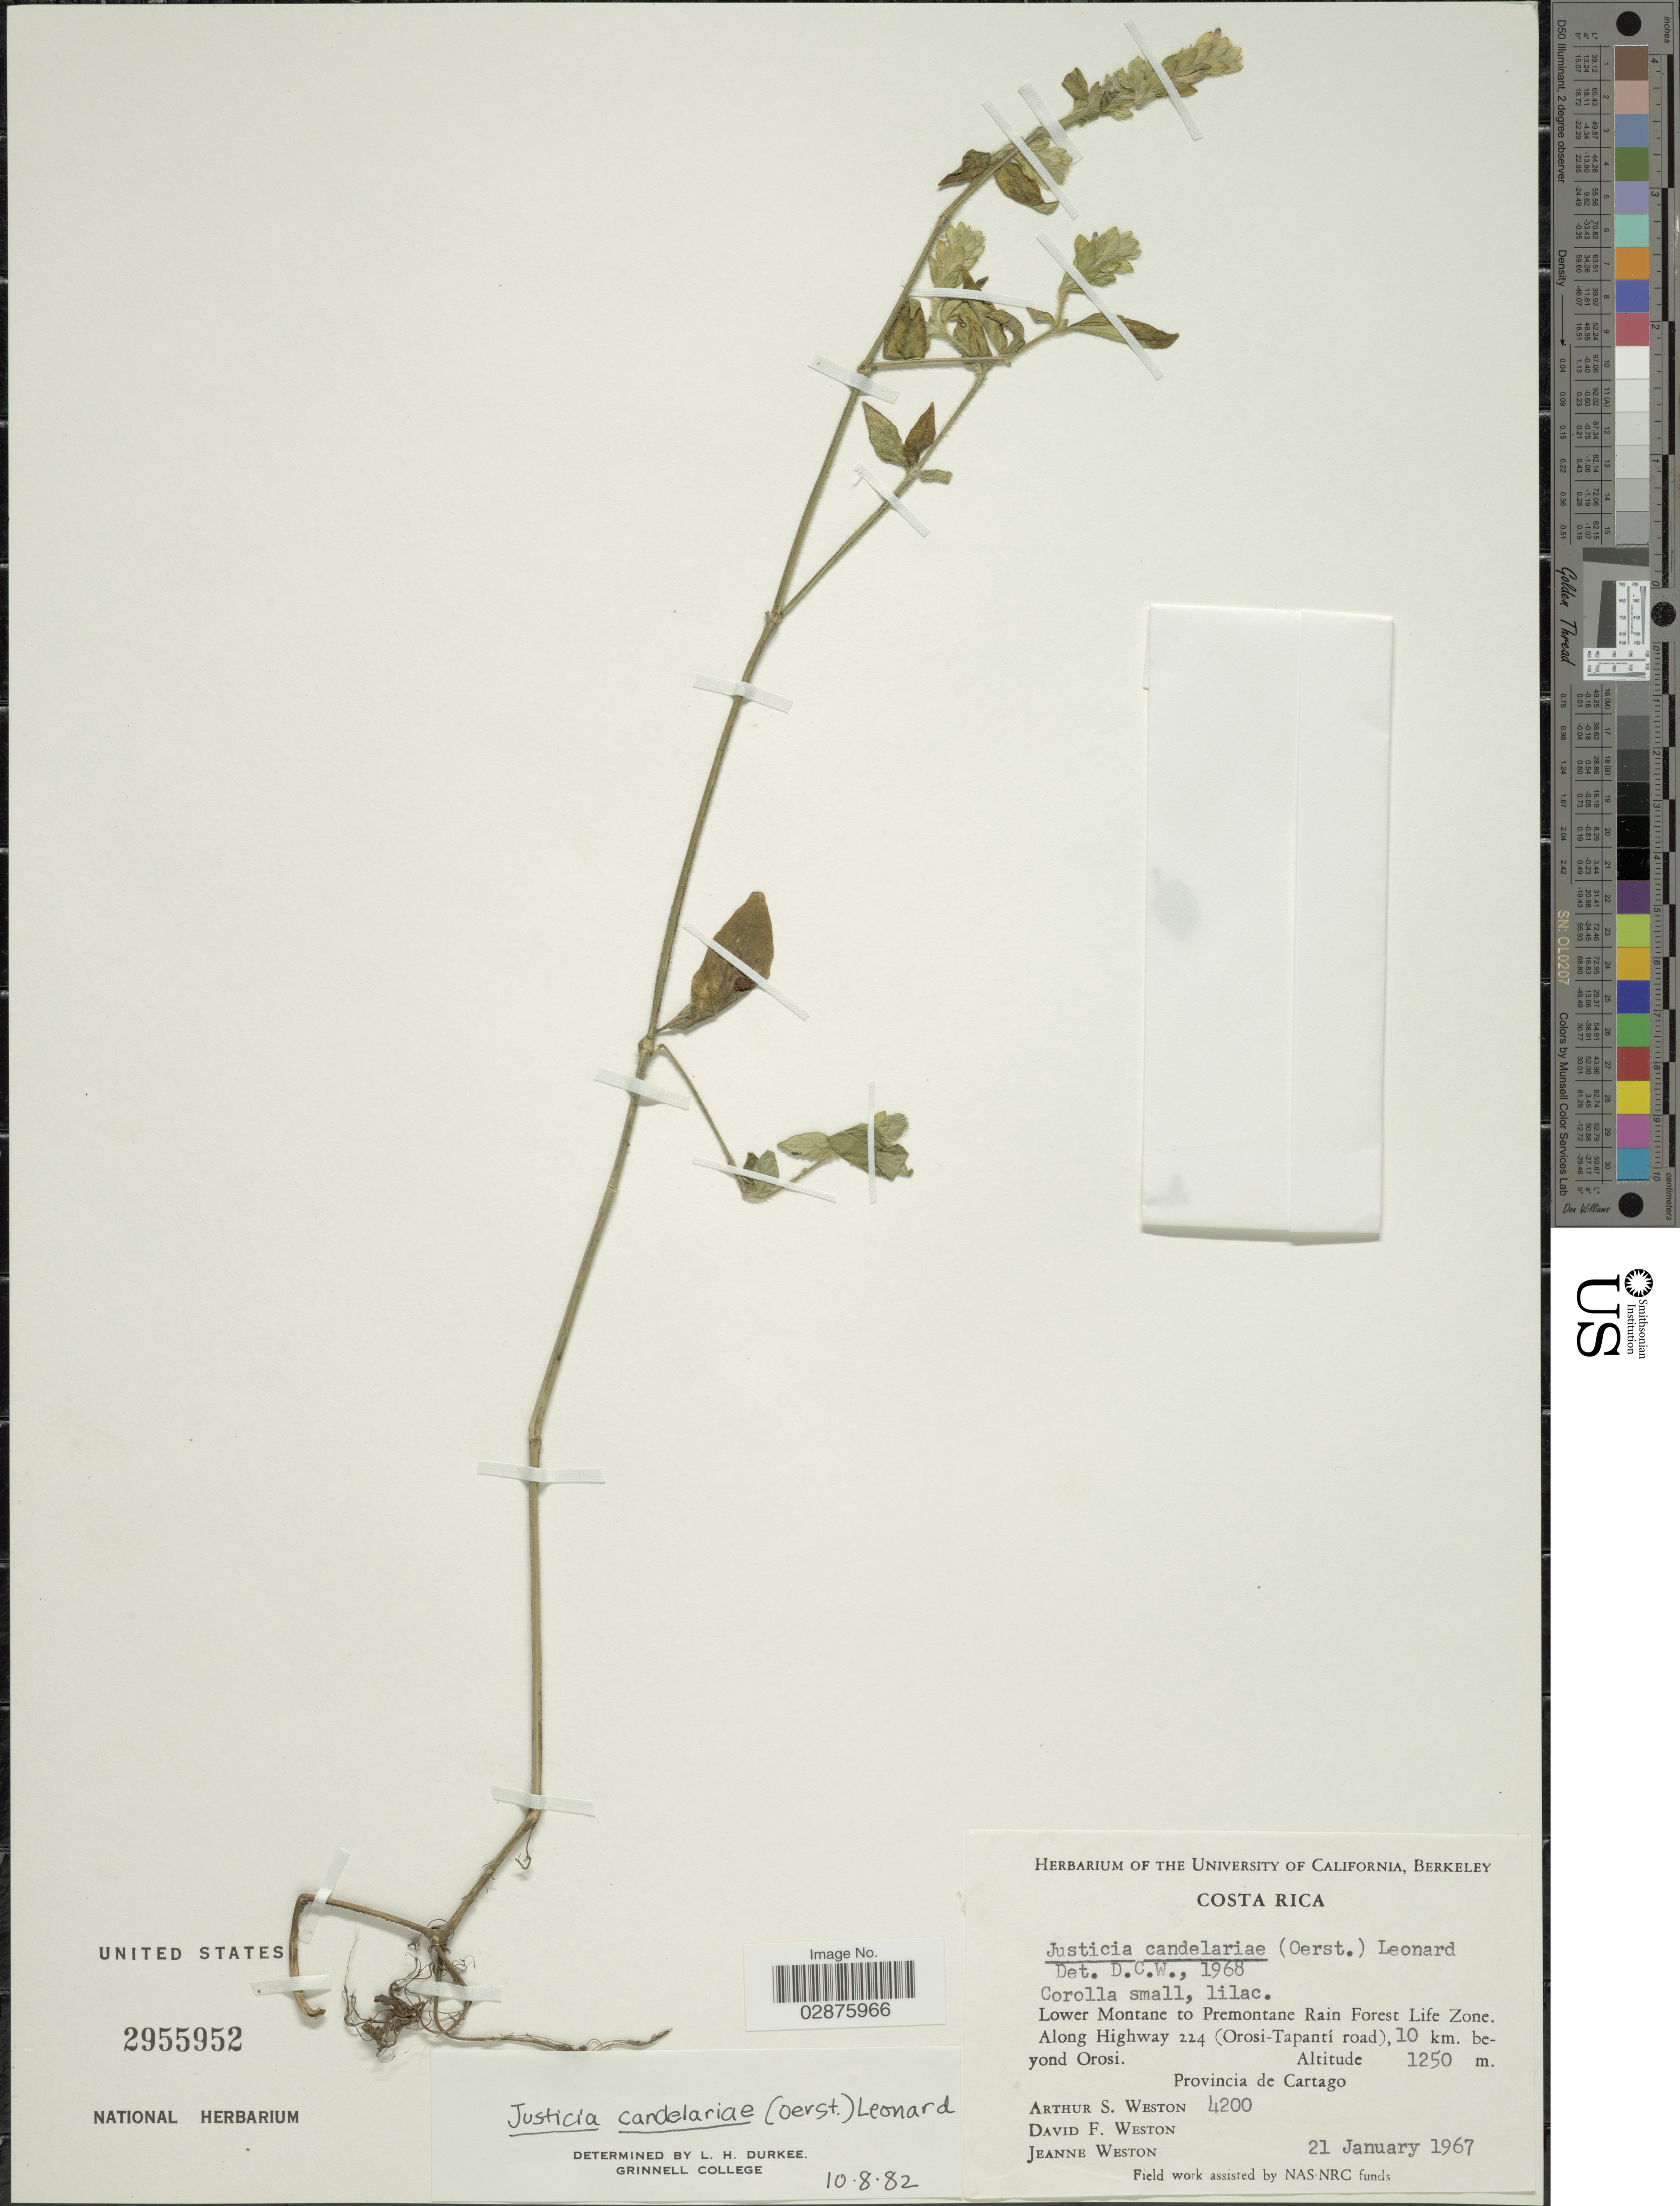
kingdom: Plantae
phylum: Tracheophyta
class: Magnoliopsida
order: Lamiales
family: Acanthaceae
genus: Justicia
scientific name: Justicia candelariae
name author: (Oerst.) Leonard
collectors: A. Weston, D. Weston & J. Weston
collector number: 4200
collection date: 1967-01-21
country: Costa Rica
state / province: Cartago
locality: Lower Montane to Premontane Rain Forest Life Zone, Along Highway 224 (Orosi-Tapantí road), 10 km. beyond Orosi.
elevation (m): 1250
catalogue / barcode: US 2955952